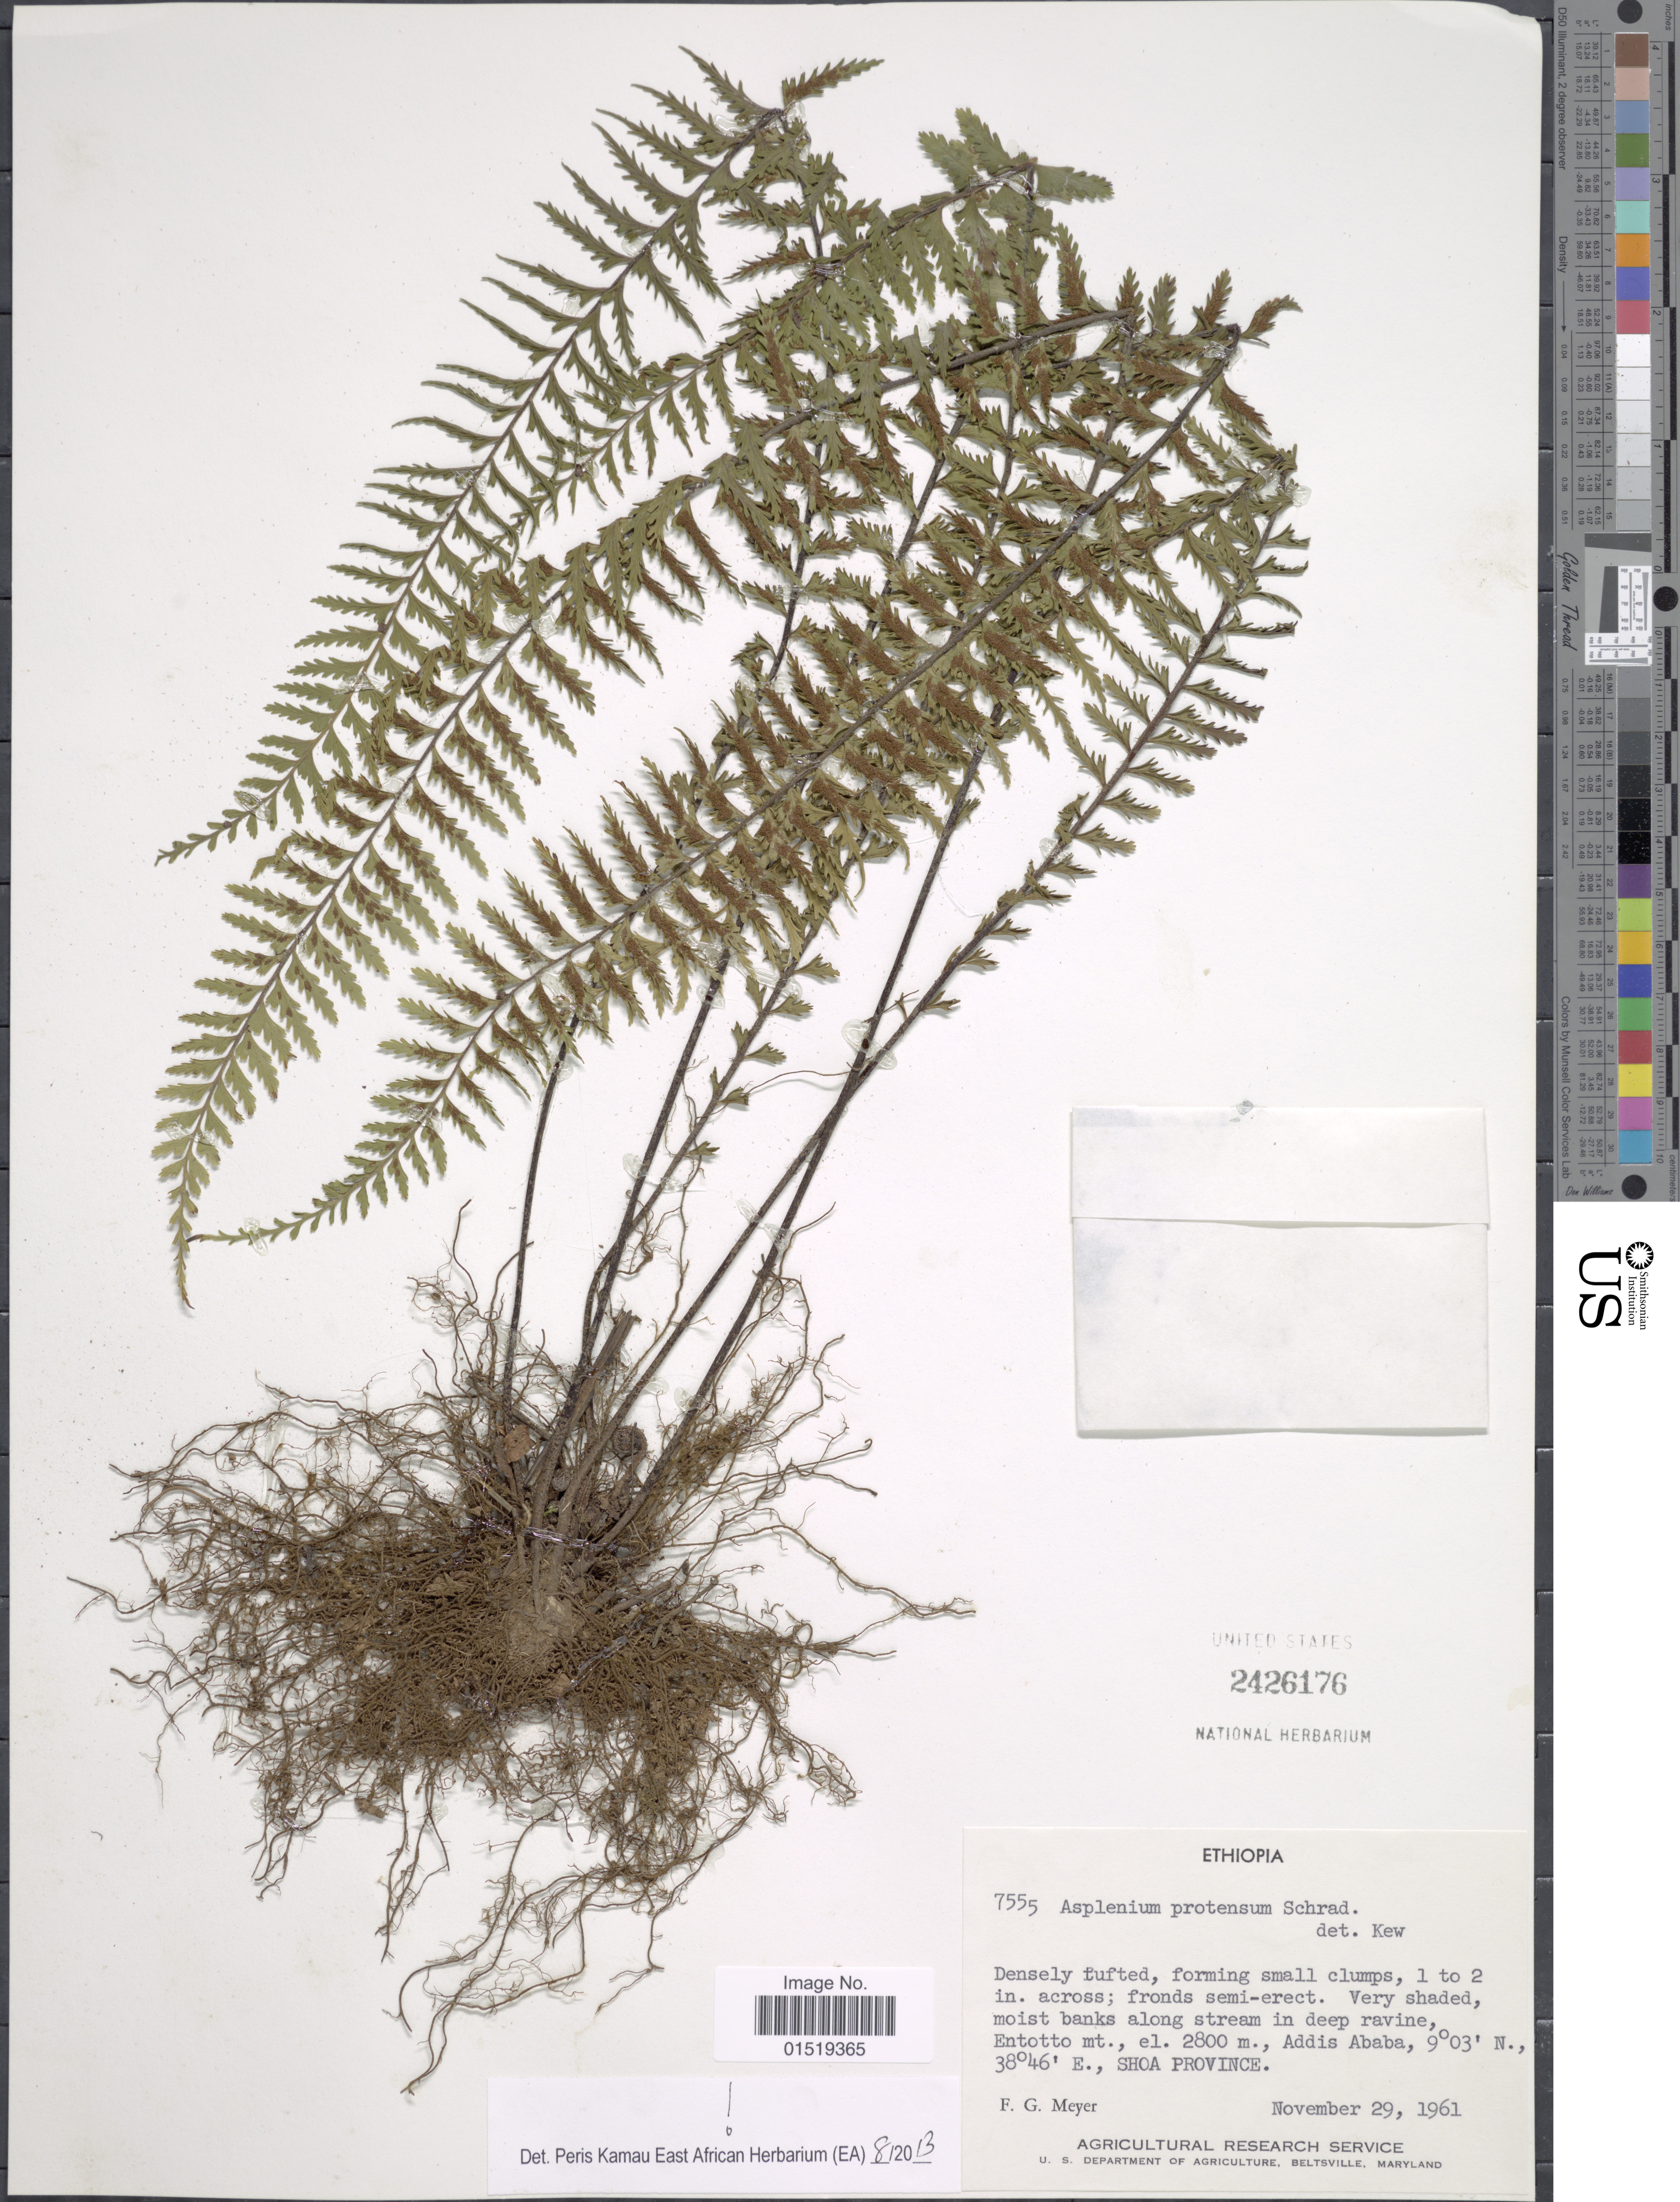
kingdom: Plantae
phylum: Tracheophyta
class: Polypodiopsida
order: Polypodiales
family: Aspleniaceae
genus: Asplenium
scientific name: Asplenium protensum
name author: Schrad.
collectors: F. G. Meyer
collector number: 7555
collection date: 1961-11-29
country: Ethiopia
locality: Addis Ababa, Shoa Province.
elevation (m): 2800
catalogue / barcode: US 2426176